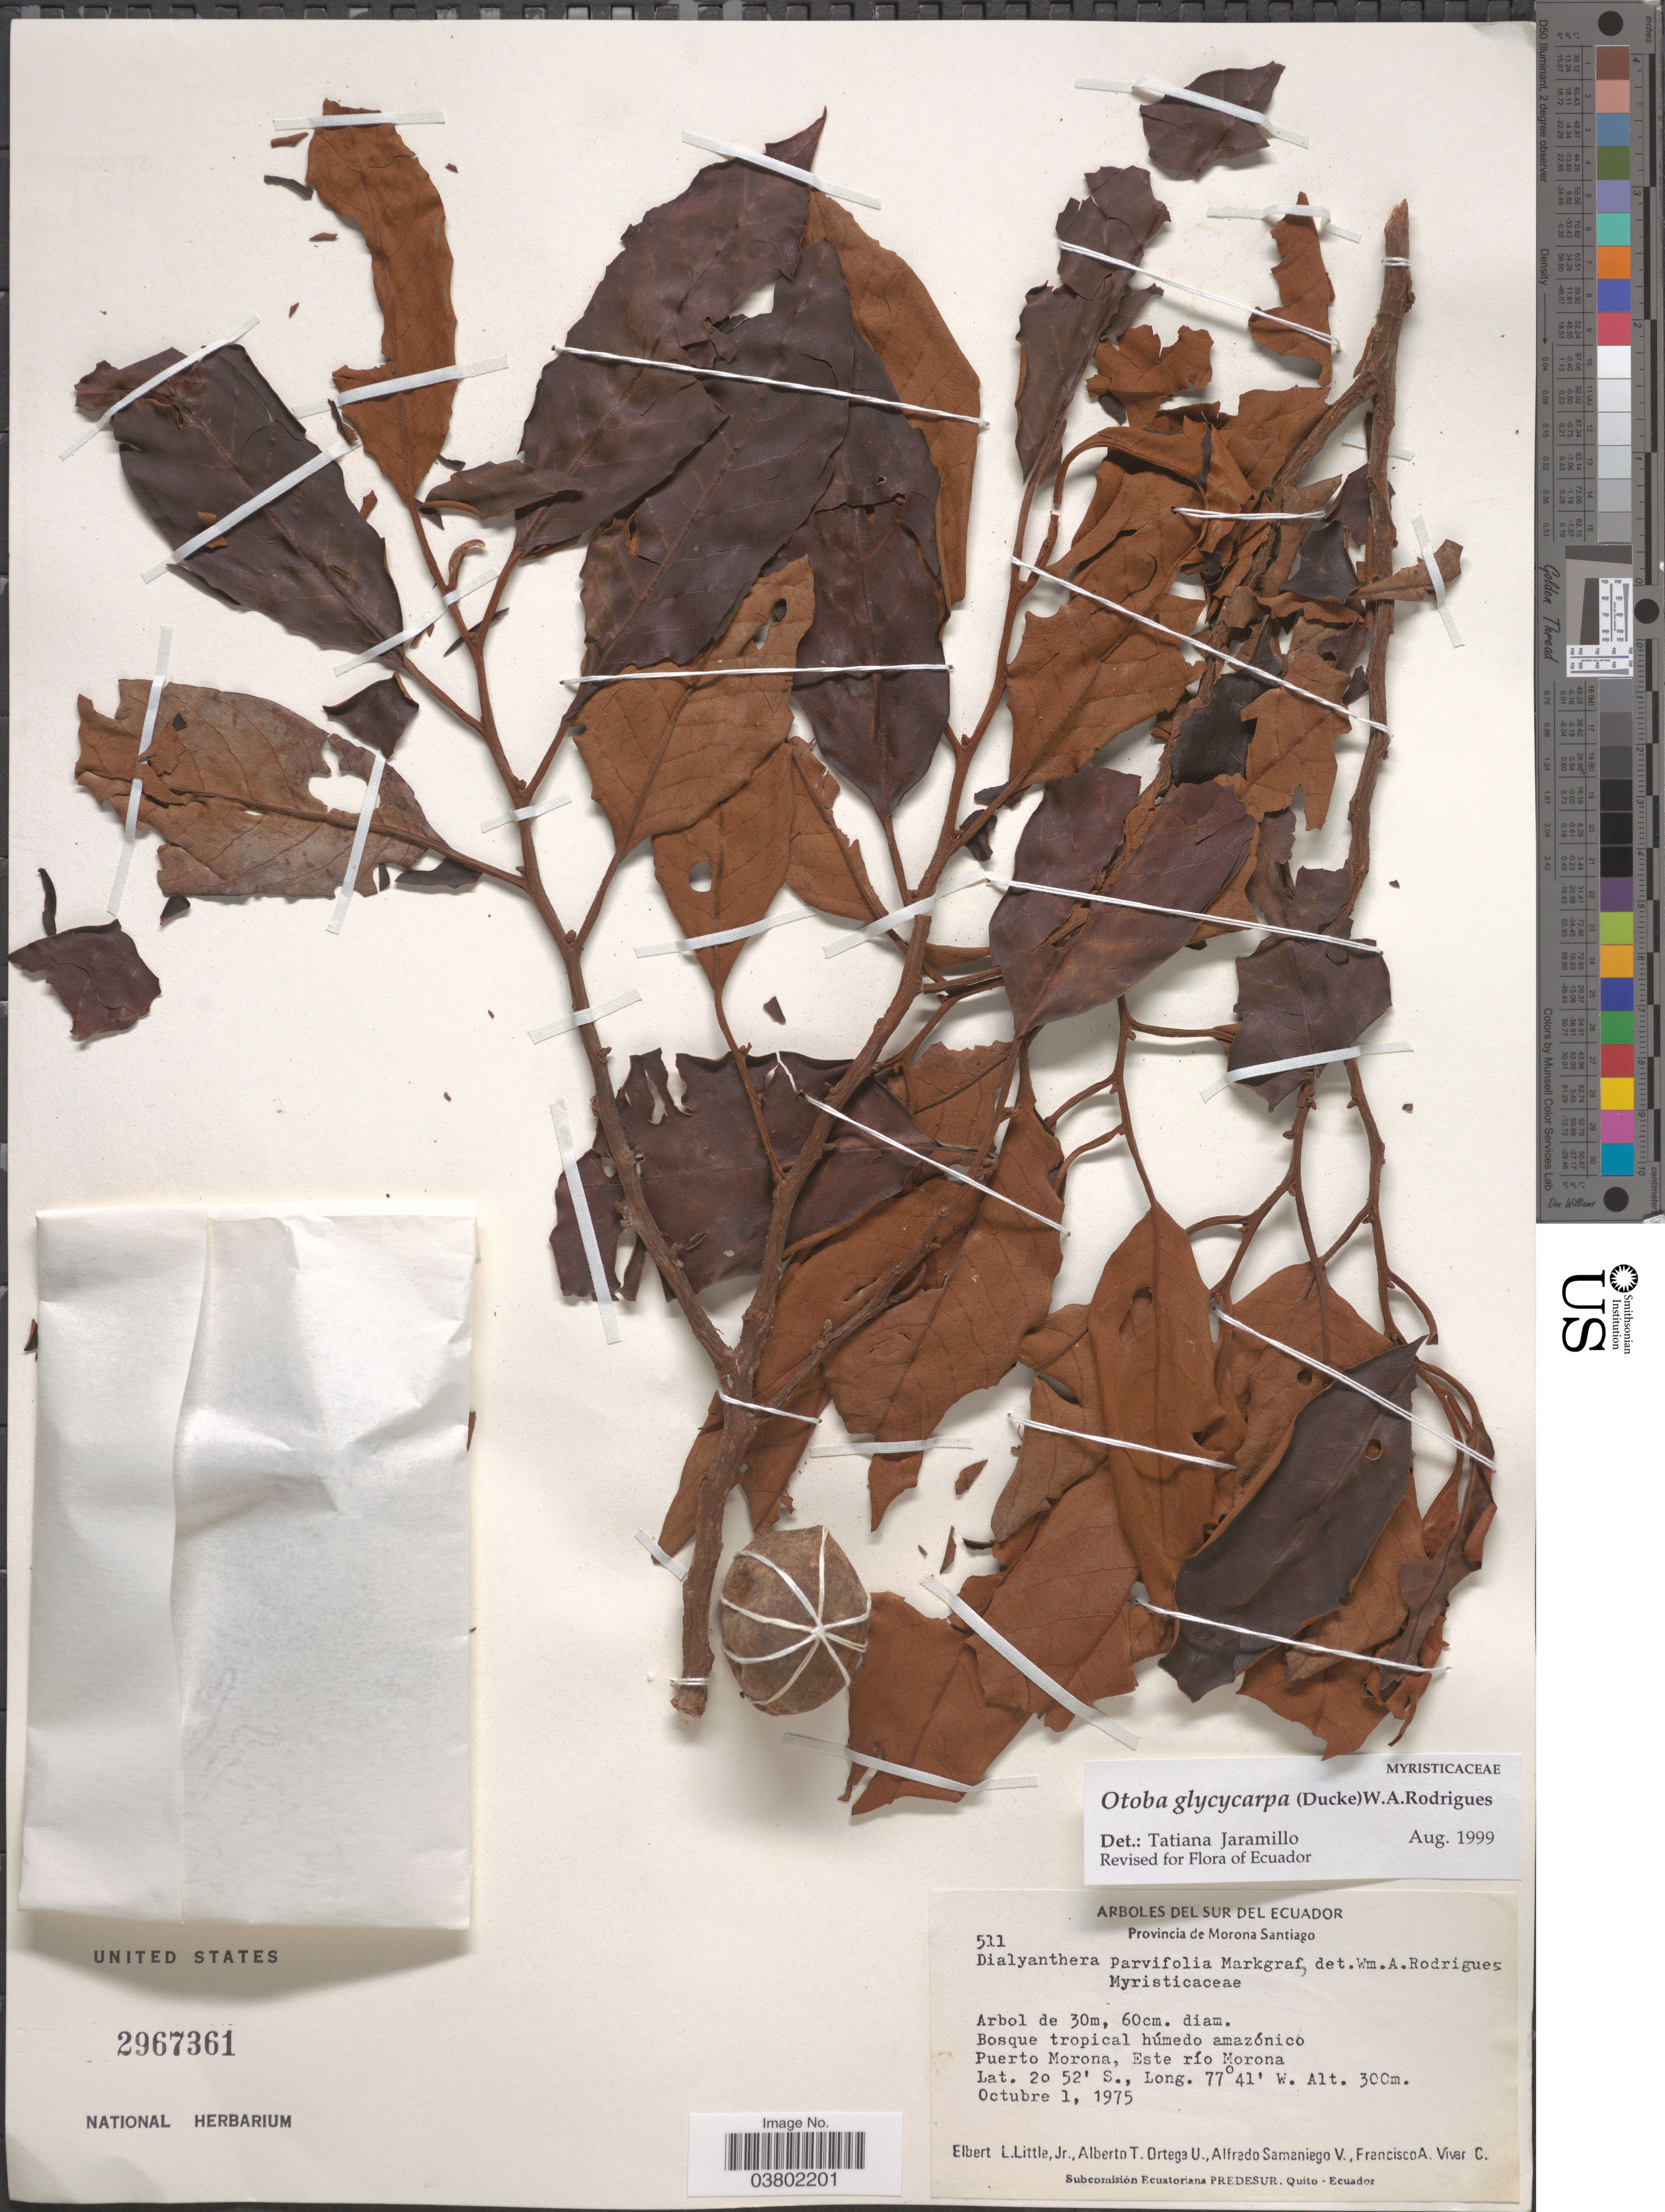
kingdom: Plantae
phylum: Tracheophyta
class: Magnoliopsida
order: Magnoliales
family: Myristicaceae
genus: Otoba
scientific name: Otoba glycycarpa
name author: (Ducke) W.A. Rodrigues & T.S. Jaram.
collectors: E. L. Little, A. T. Ortega U., A. V. Samaniego & F. A. Vivar C.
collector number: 511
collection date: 1975-10-01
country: Ecuador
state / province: Morona-Santiago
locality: Puerto Morona, Este río Morona.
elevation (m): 300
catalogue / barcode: US 2967361